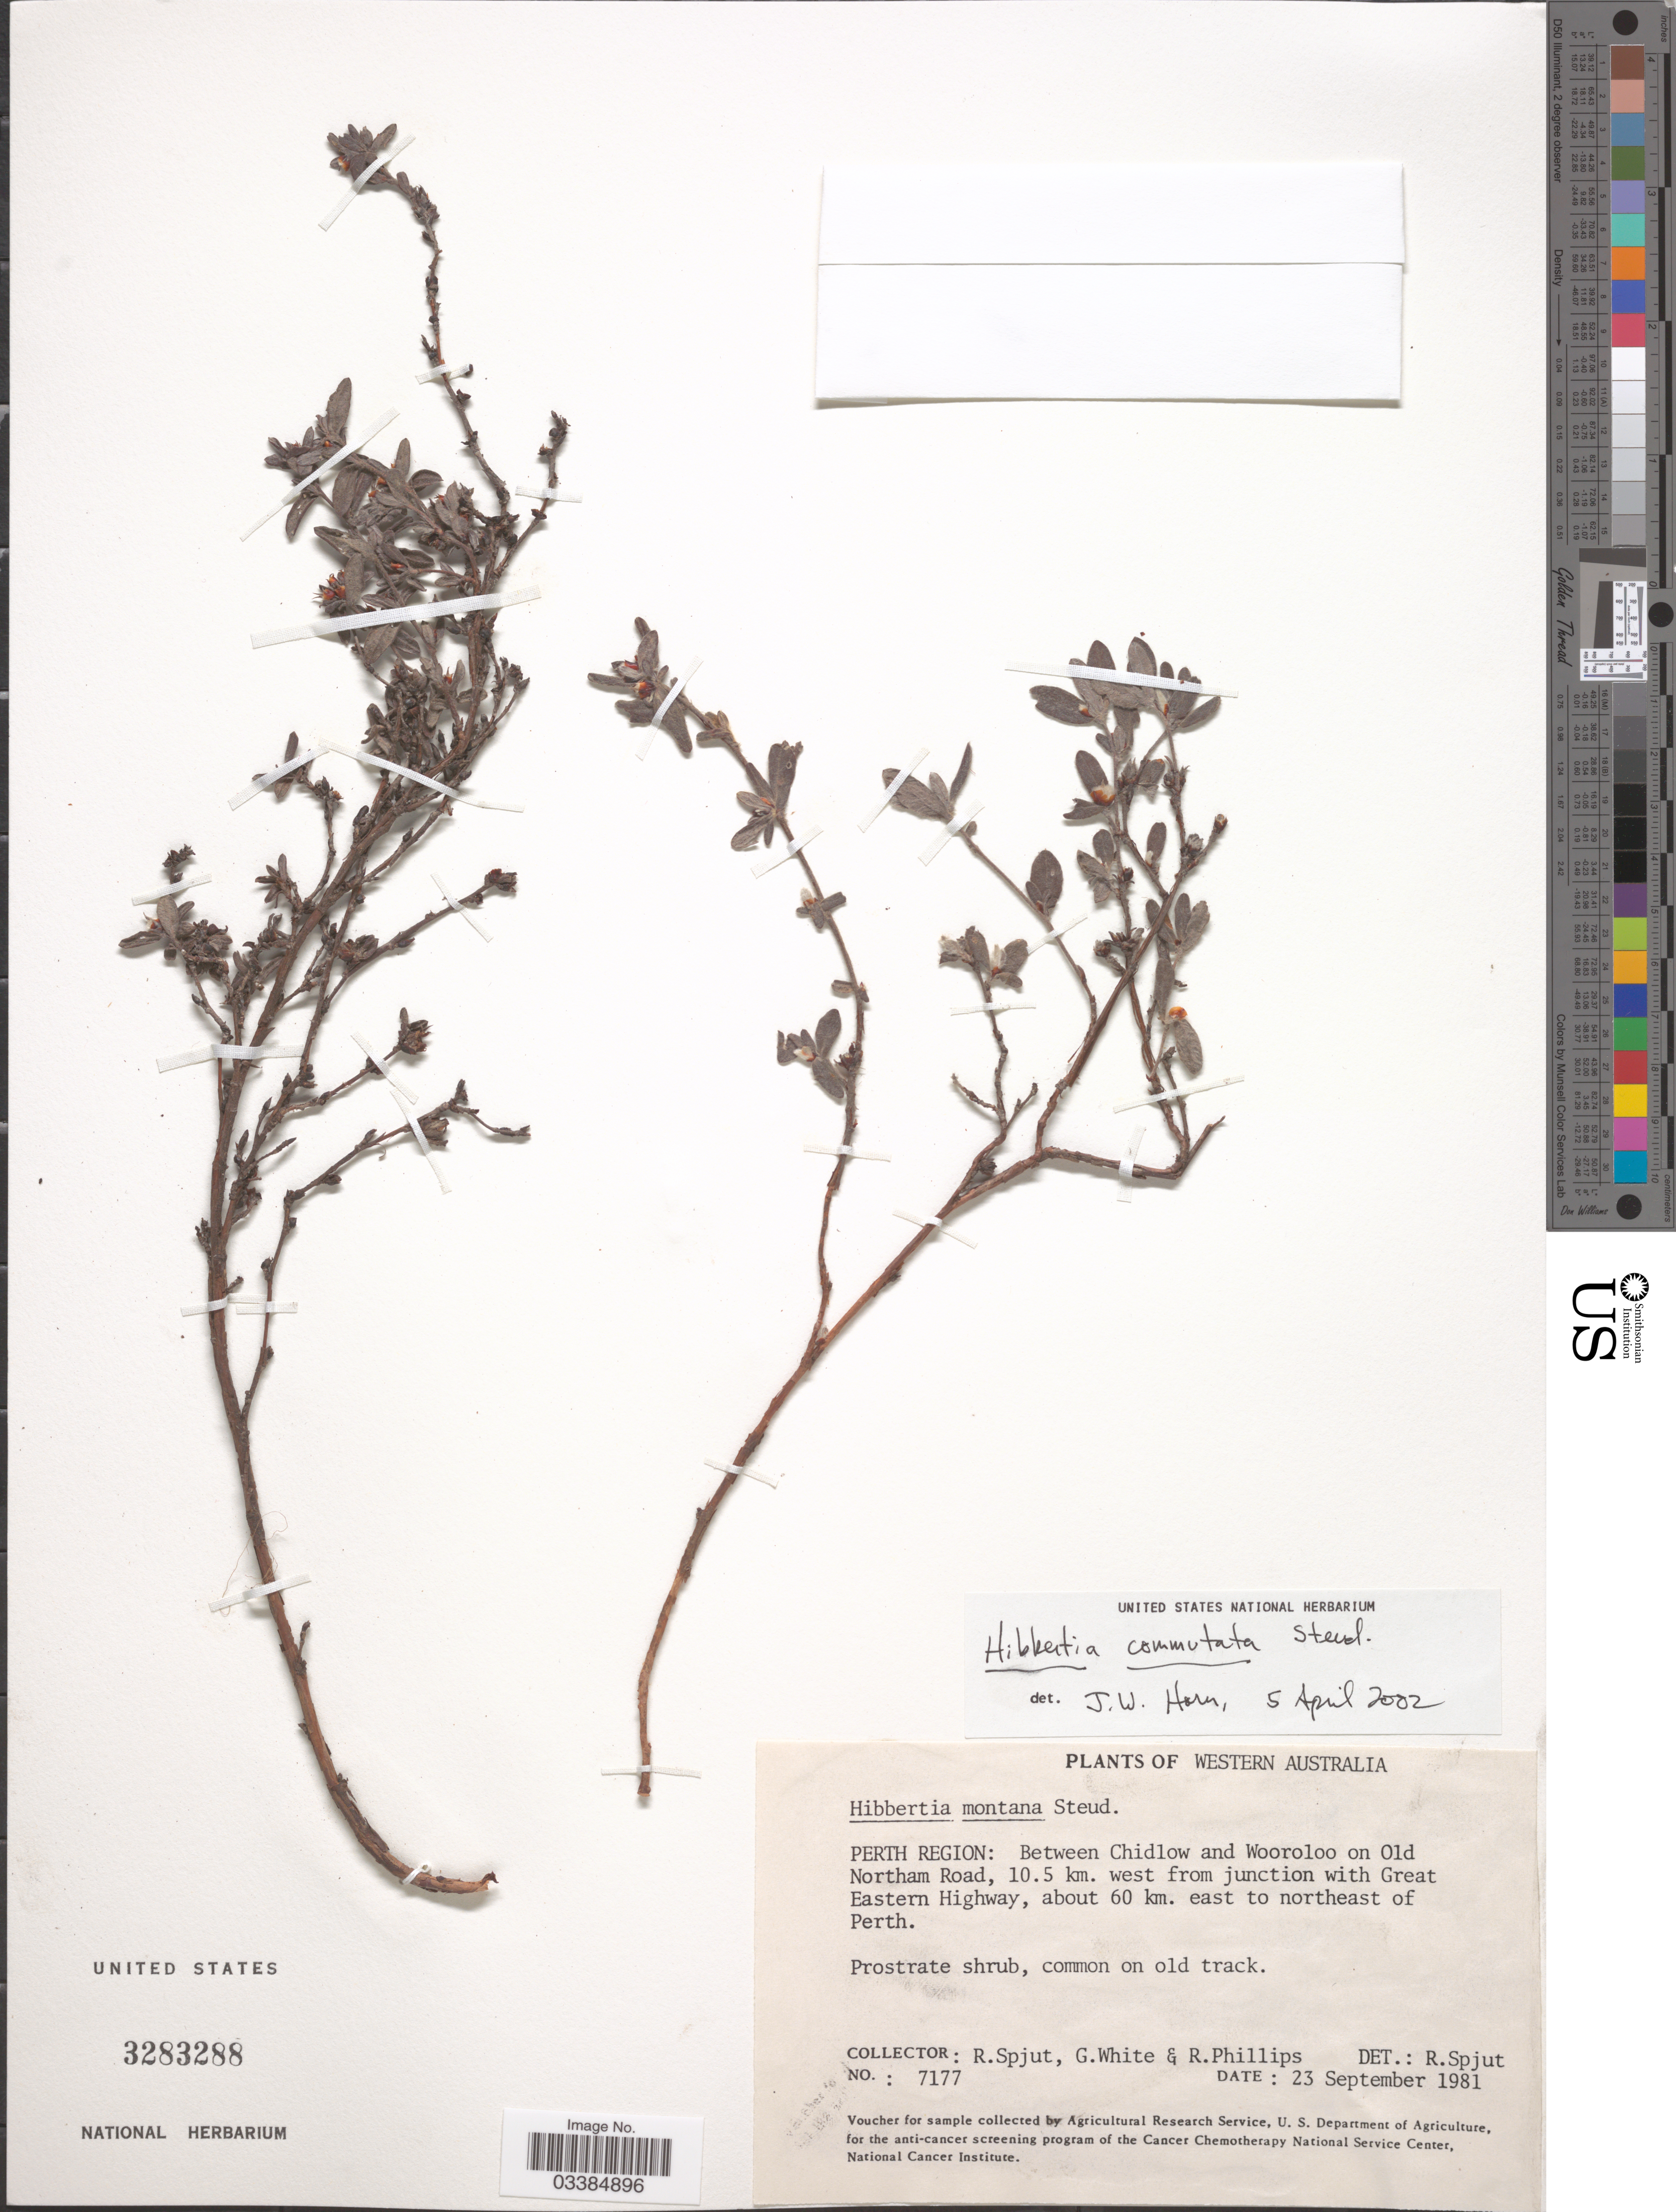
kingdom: Plantae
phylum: Tracheophyta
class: Magnoliopsida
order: Dilleniales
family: Dilleniaceae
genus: Hibbertia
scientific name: Hibbertia commutata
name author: Hook.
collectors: R. Spjut, G. White & R. Phillips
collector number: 7177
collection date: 1981-09-23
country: Australia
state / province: Western Australia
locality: Perth Region: Between Chidlow and Wooroloo on Old Northam Road, 10.5 km. west from junction with Great Eastern Highway, about 60 km. east to northeast of Perth.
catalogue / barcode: US 3283288